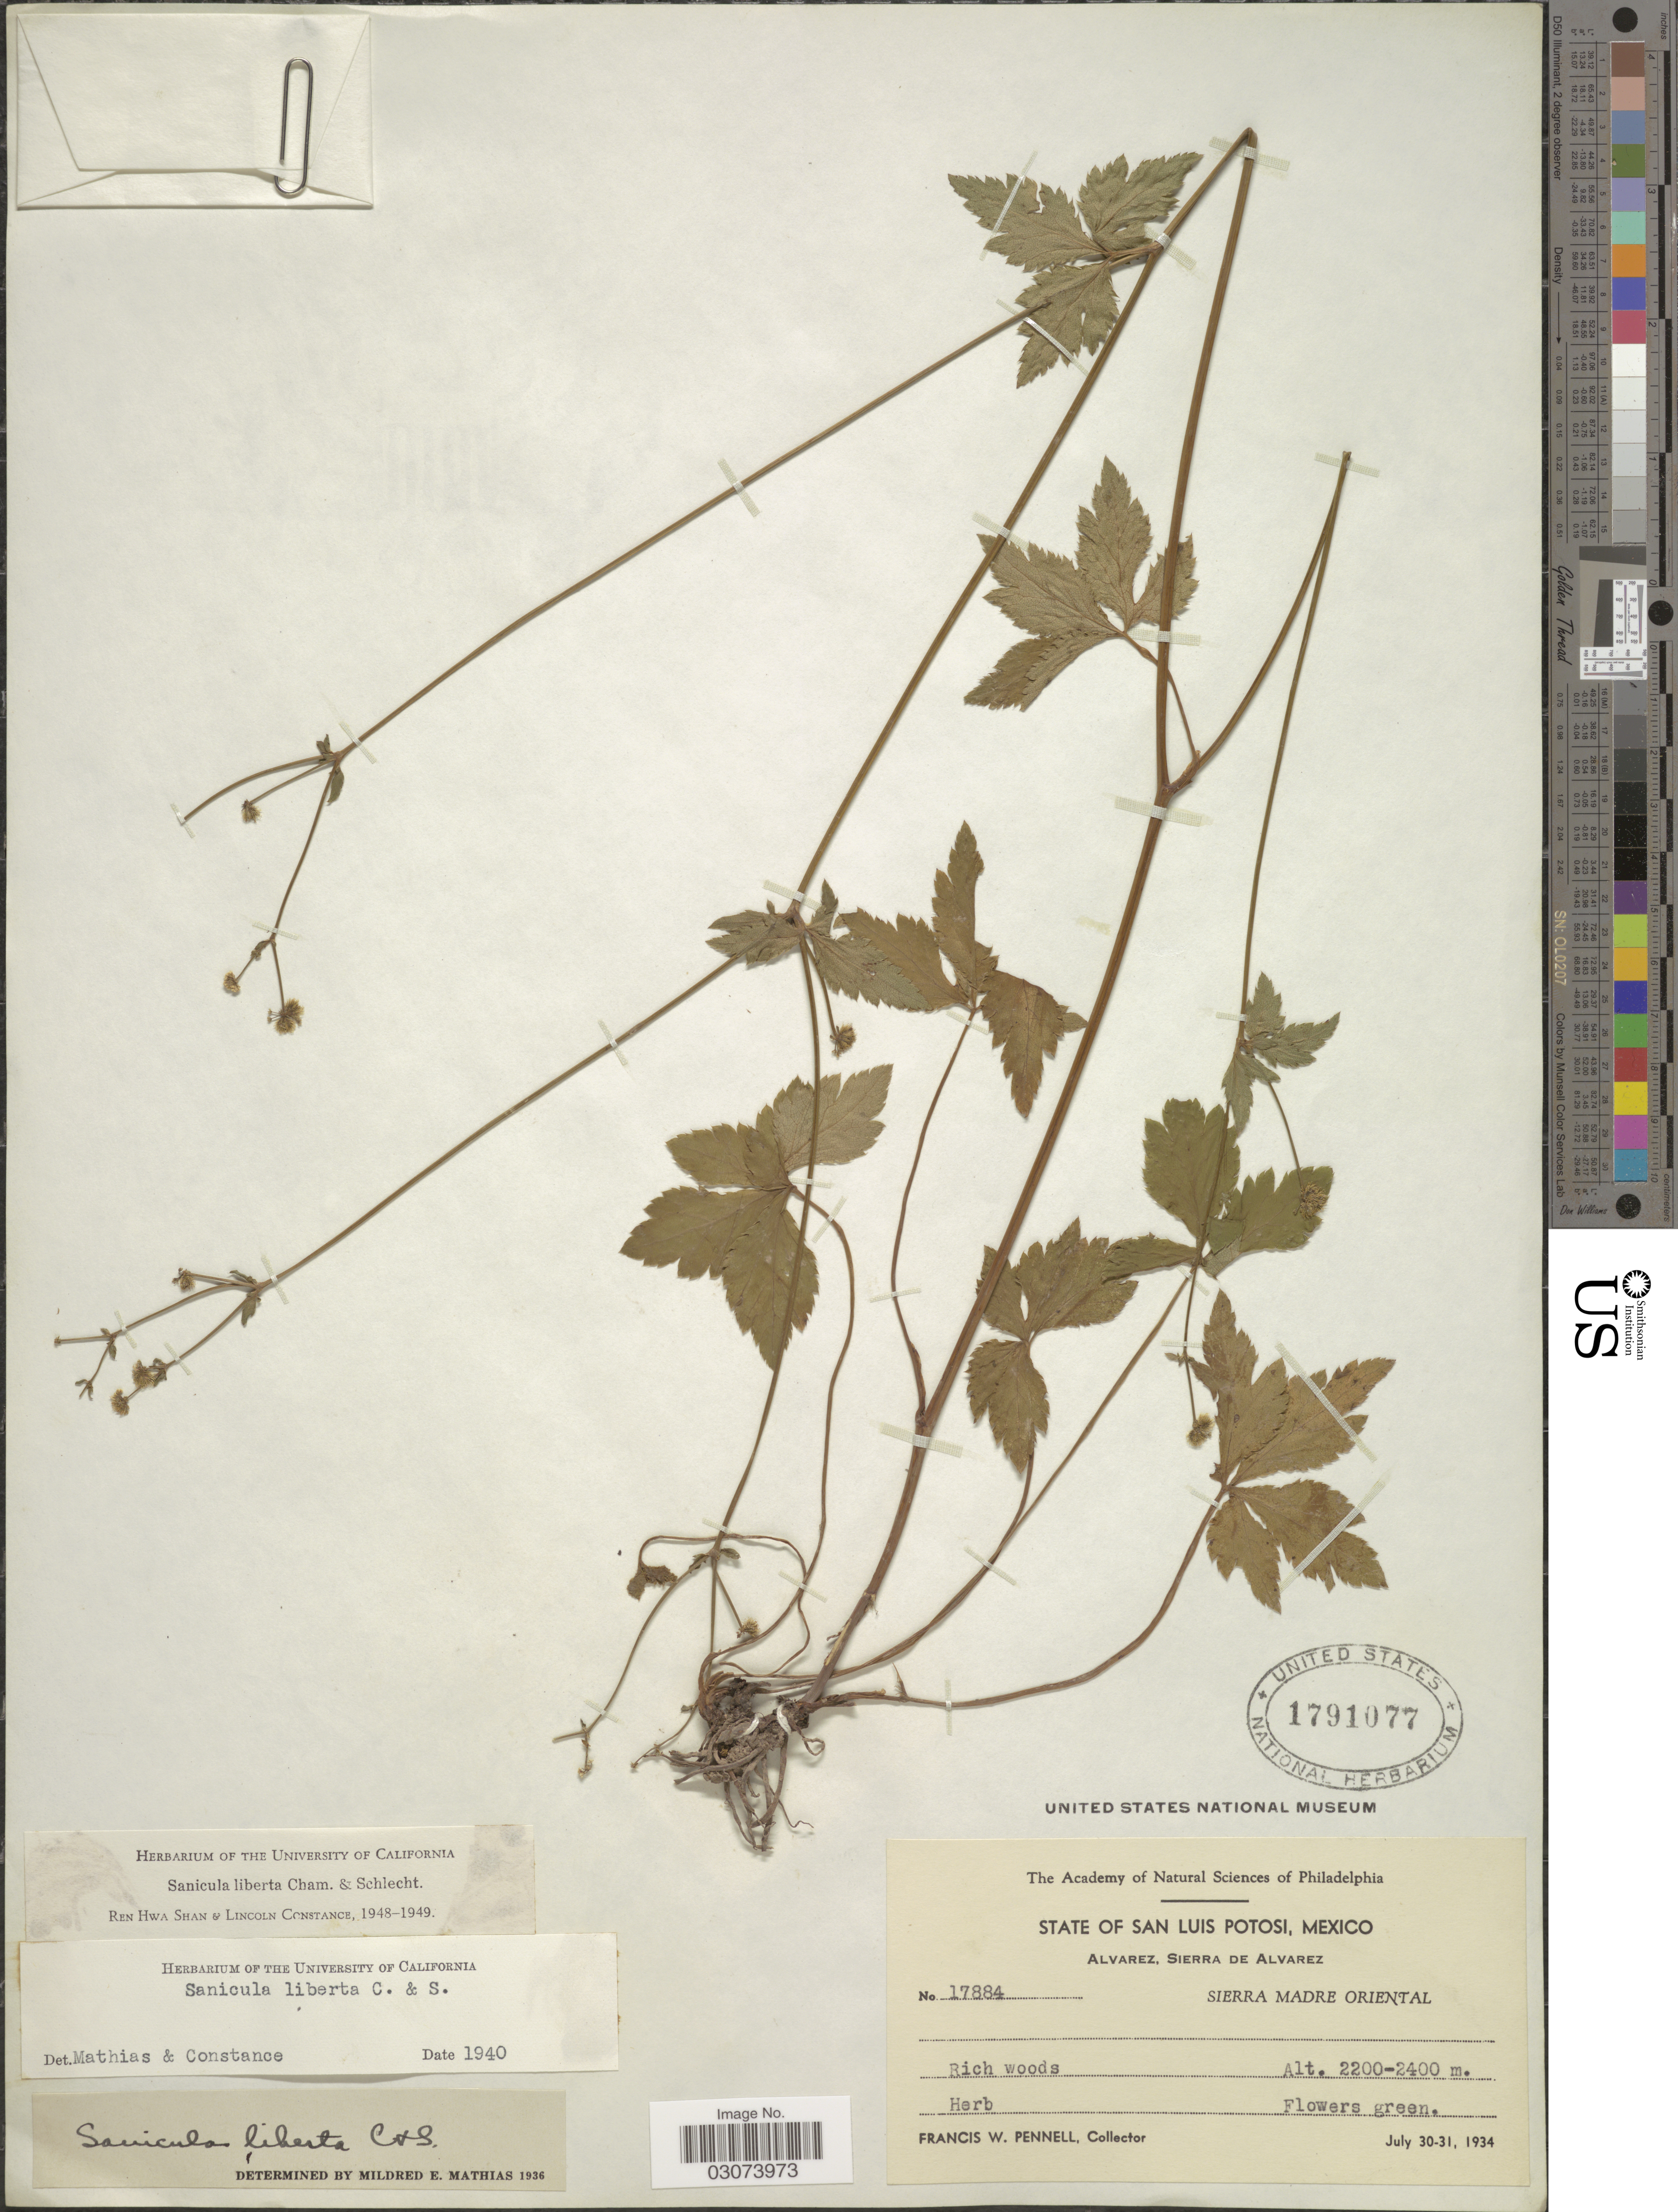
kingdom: Plantae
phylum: Tracheophyta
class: Magnoliopsida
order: Apiales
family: Apiaceae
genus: Sanicula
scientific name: Sanicula liberta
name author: Cham. & Schltdl.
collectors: F. W. Pennell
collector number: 17884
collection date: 1934-07-30/1934-07-31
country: Mexico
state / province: San Luis Potosí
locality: Alvarez, Sierra de Alvarez. Sierra Madre Oriental.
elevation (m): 2200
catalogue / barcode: US 1791077